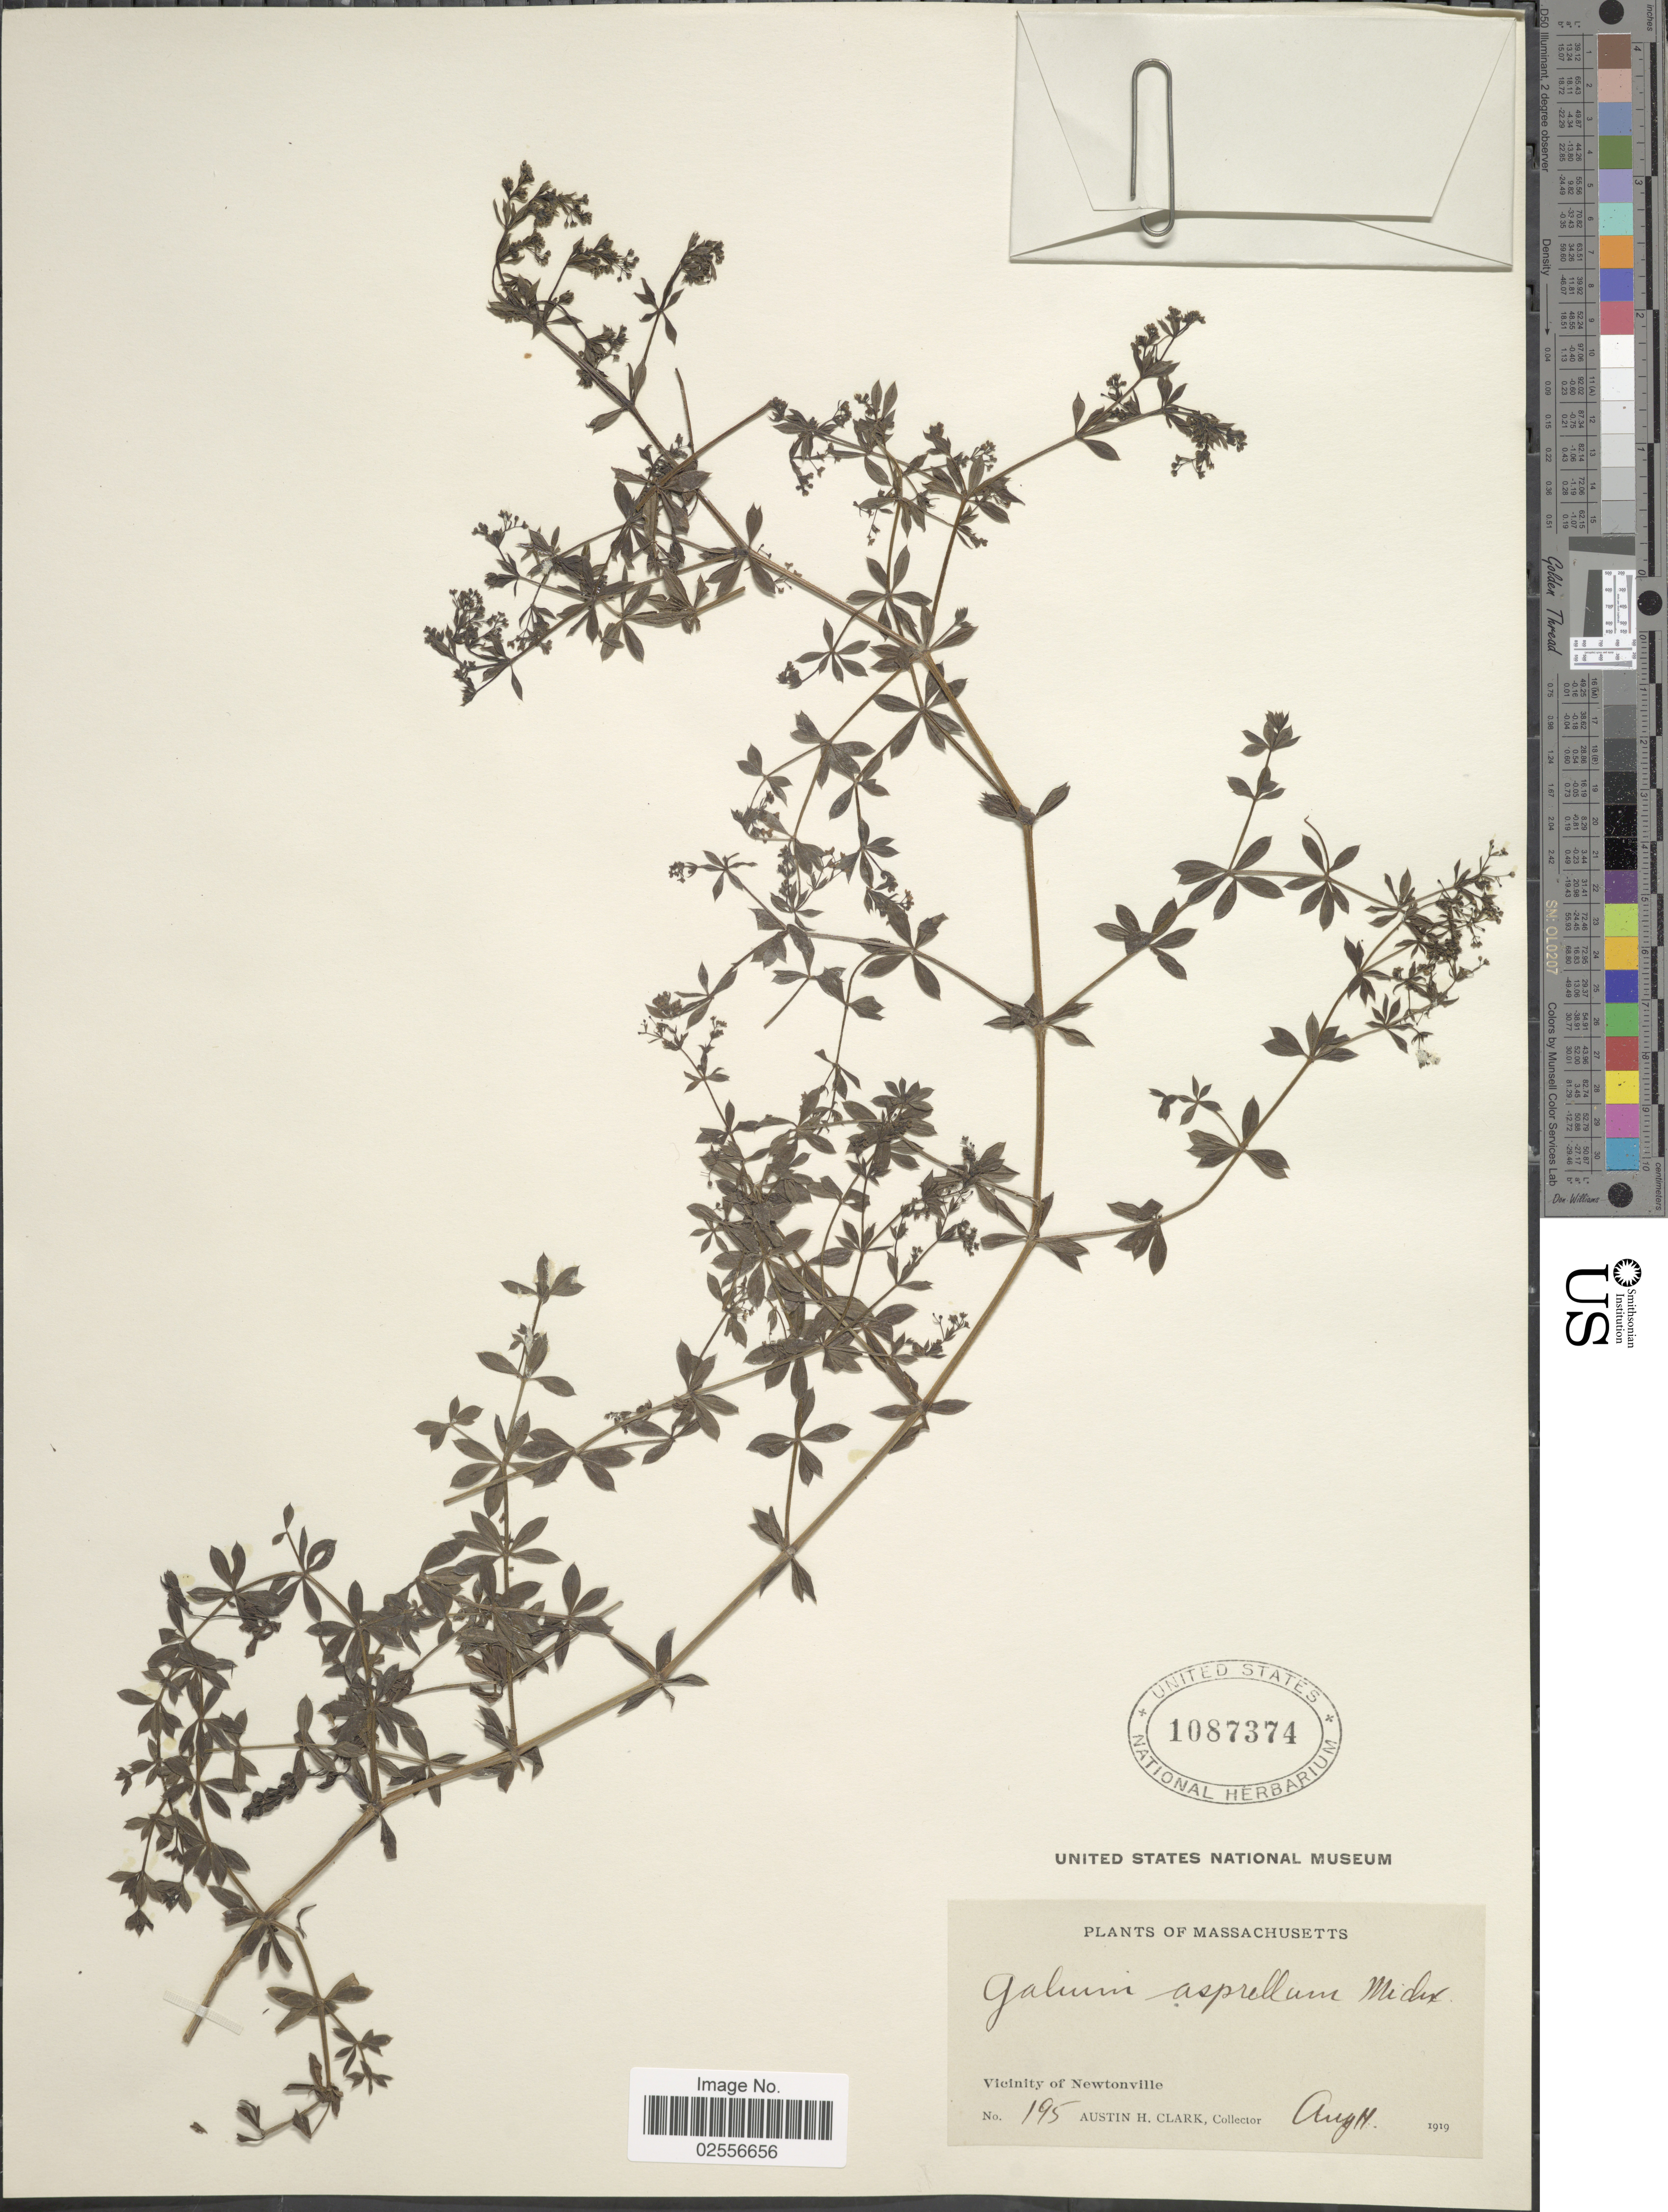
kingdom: Plantae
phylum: Tracheophyta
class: Magnoliopsida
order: Gentianales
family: Rubiaceae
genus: Galium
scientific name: Galium asprellum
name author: Michx.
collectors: A. H. Clark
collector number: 195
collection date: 1919-08-11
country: United States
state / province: Massachusetts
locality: Vicinity of Newtonville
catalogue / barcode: US 1087374